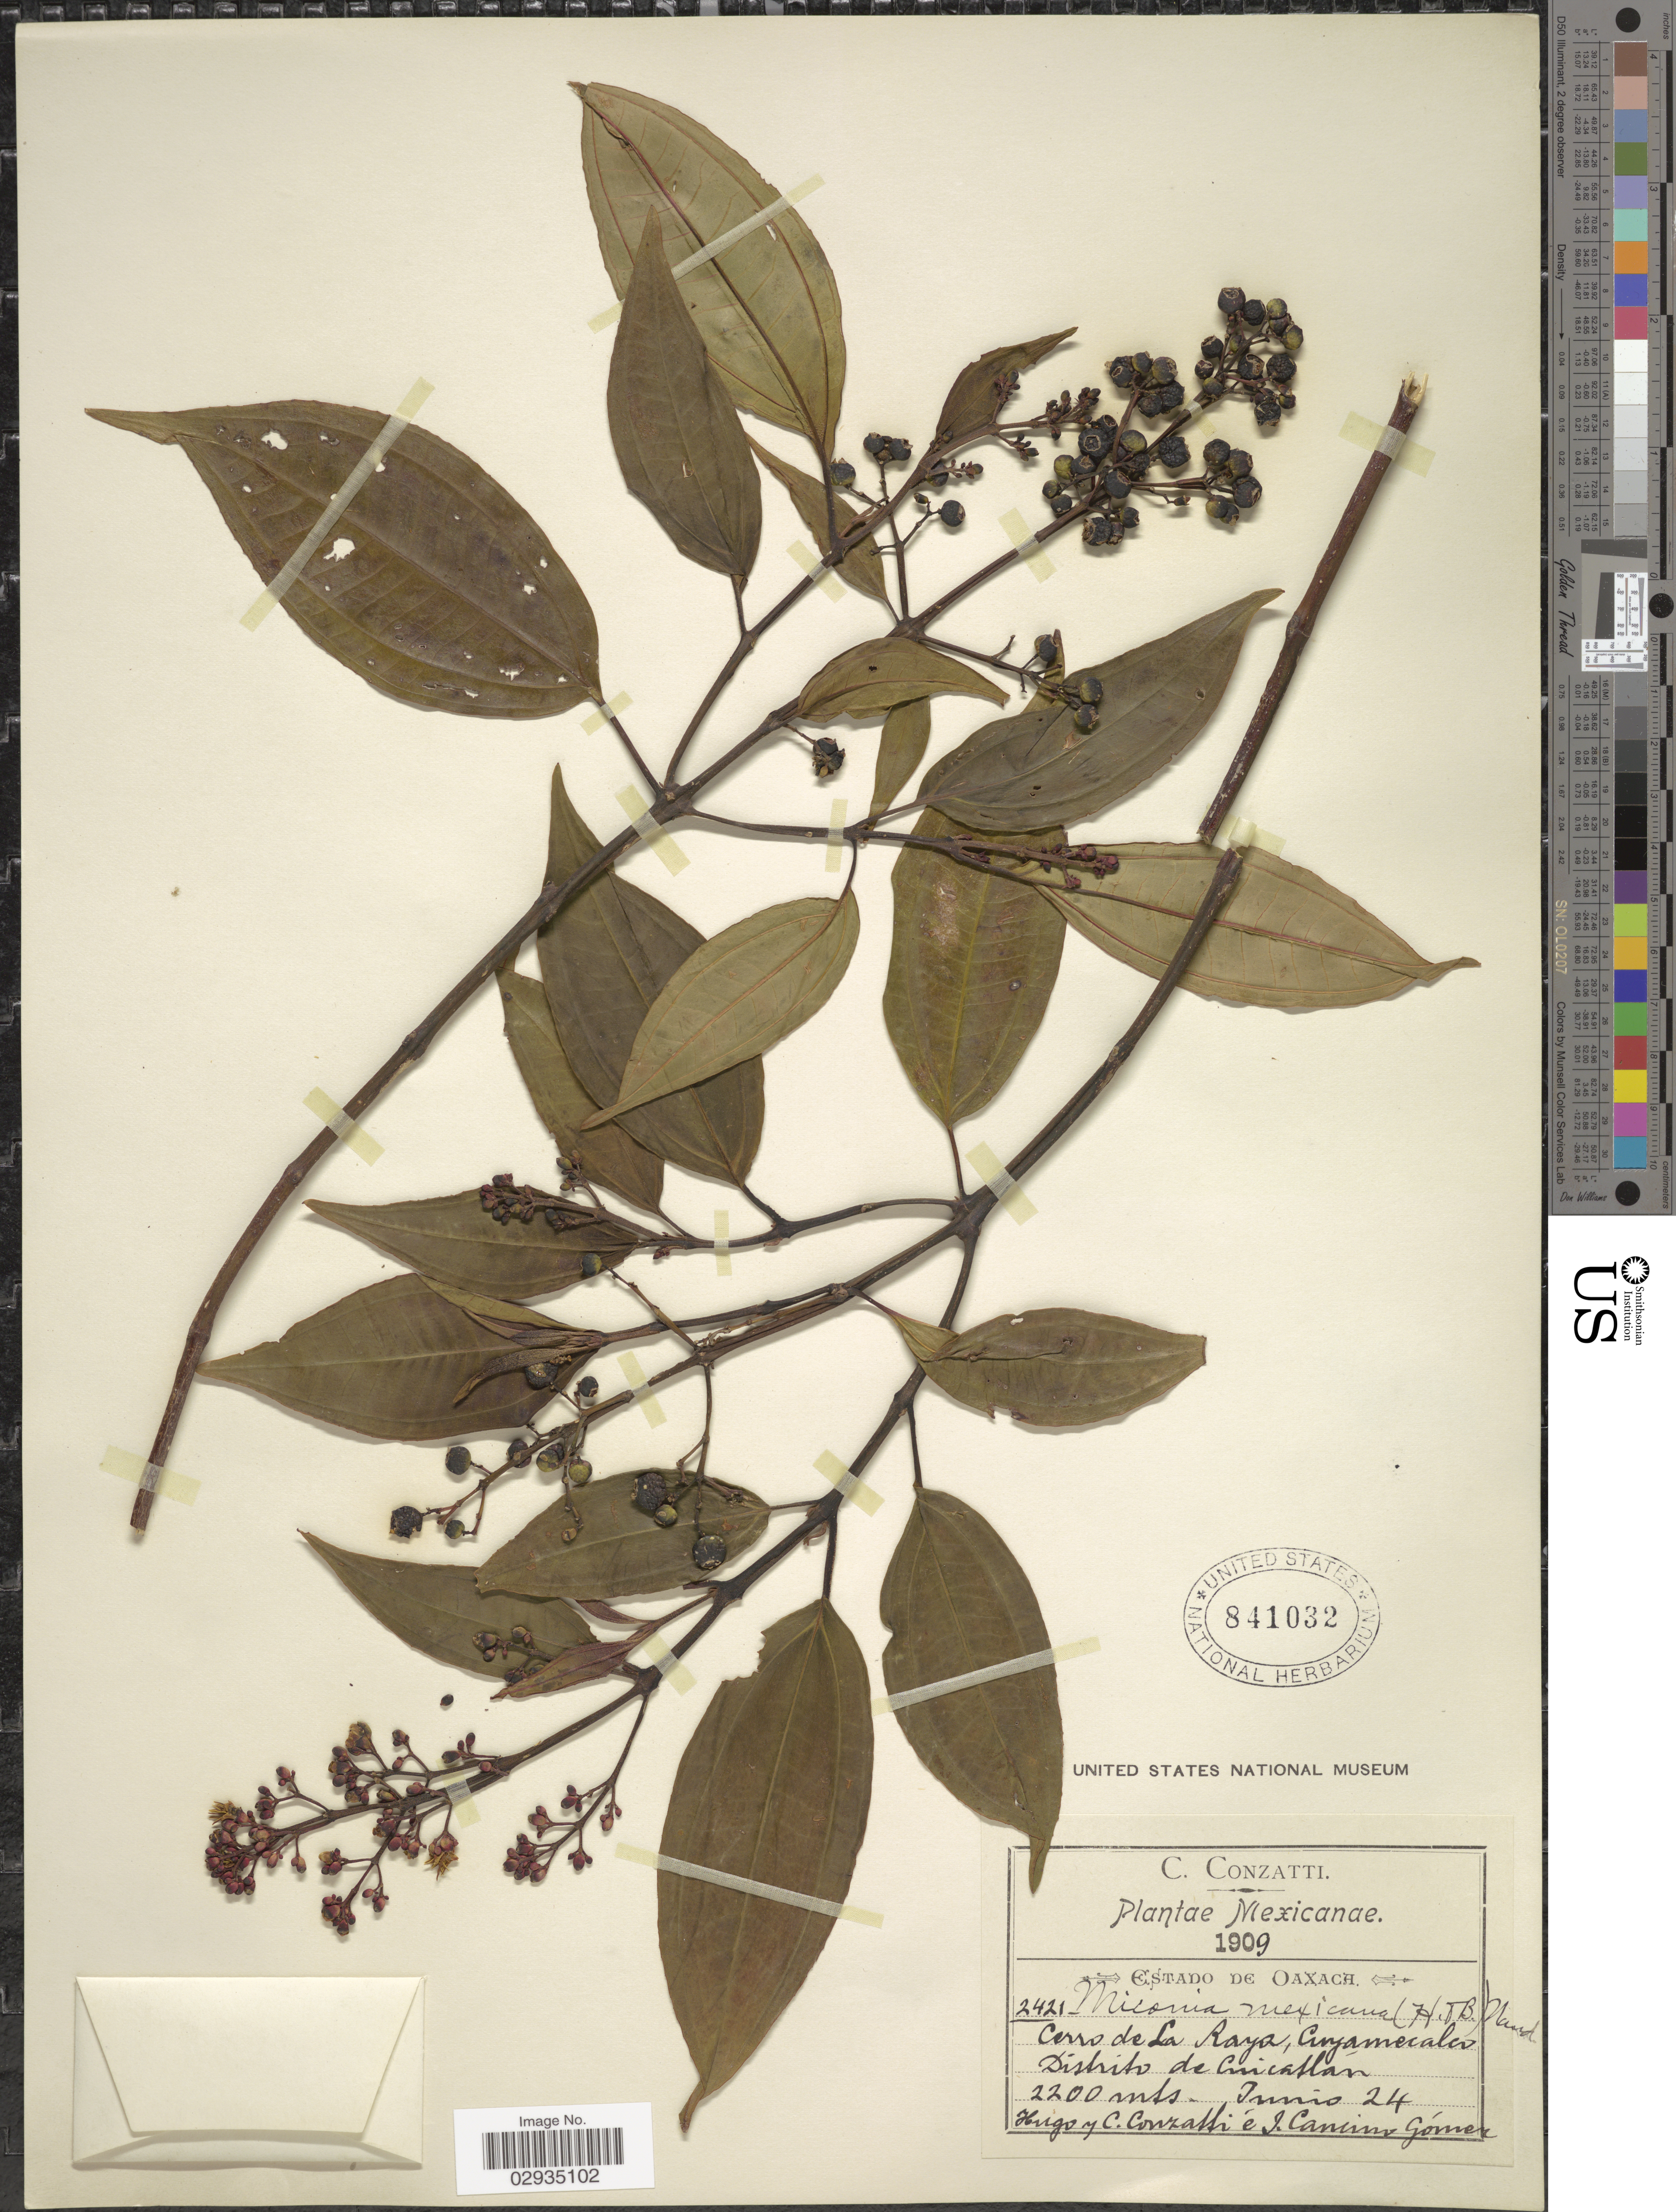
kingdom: Plantae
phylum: Tracheophyta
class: Magnoliopsida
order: Myrtales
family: Melastomataceae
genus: Miconia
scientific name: Miconia mexicana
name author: (Bonpl.) Naudin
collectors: H. Conzatti & J. Gomez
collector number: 2421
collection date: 1909-06-24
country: Mexico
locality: Cerro de La Raya, Cinyamecaler. Distrito de Cuicatlán.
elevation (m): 2200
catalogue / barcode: US 841032